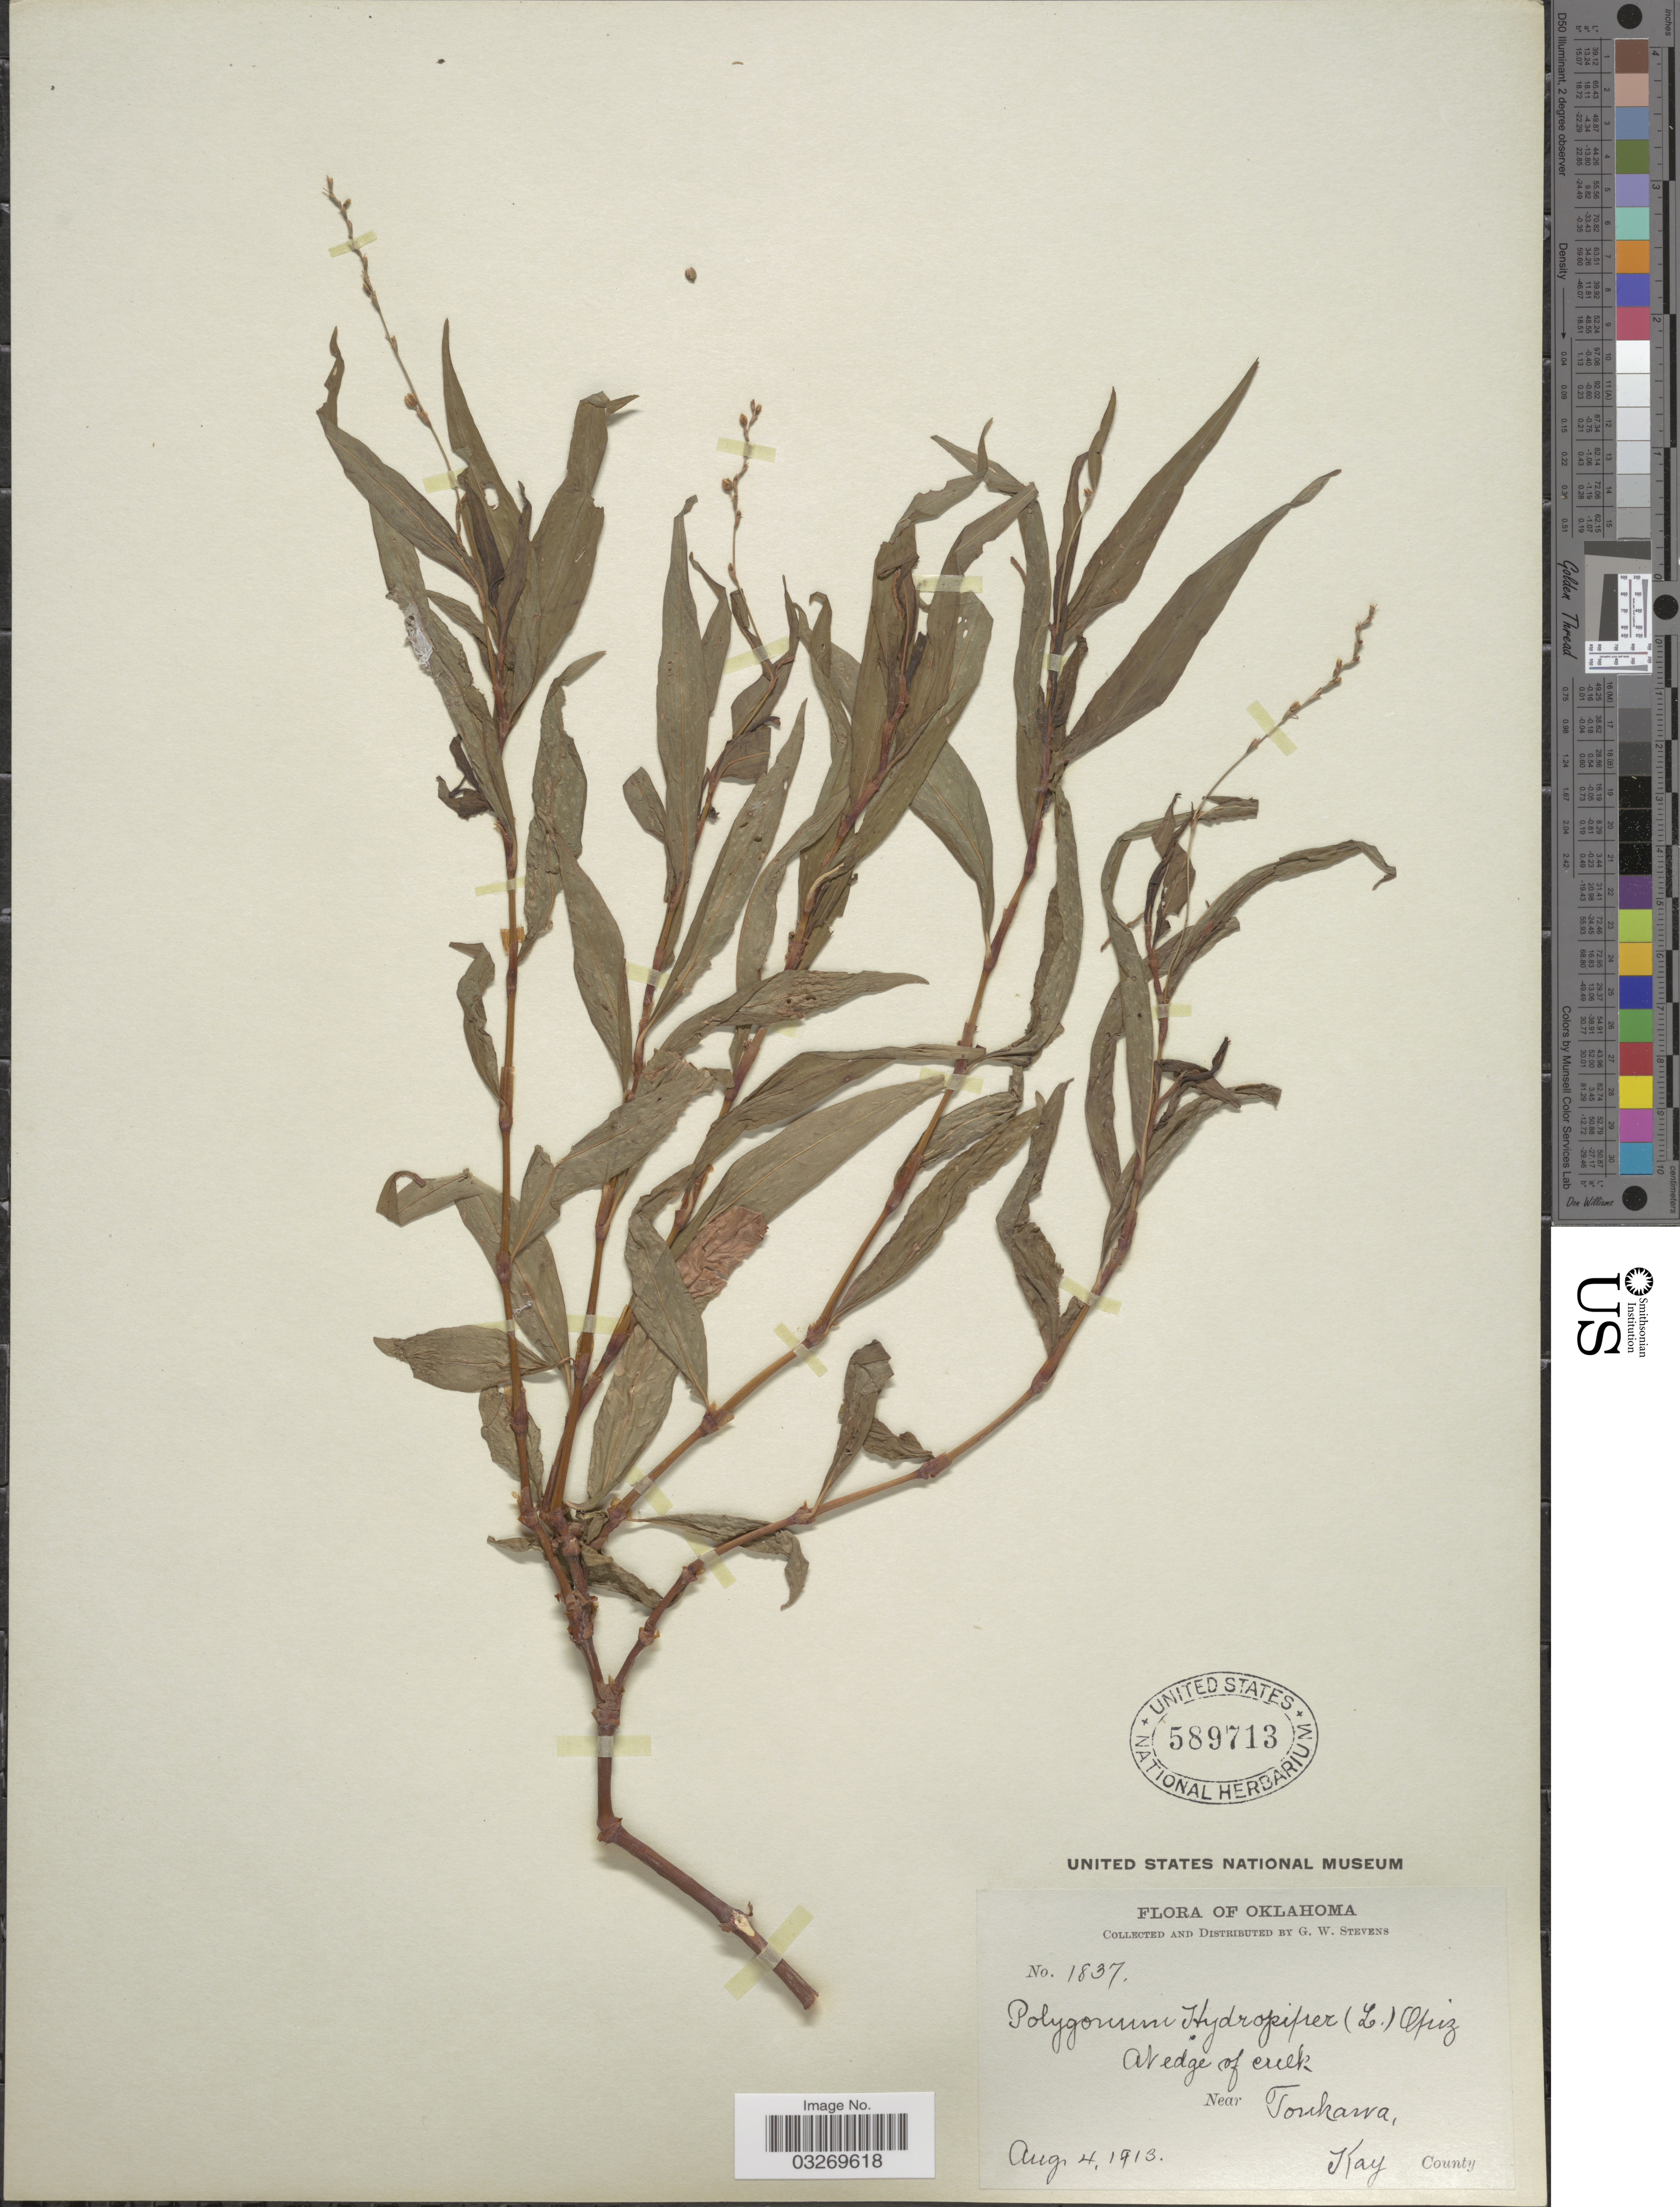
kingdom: Plantae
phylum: Tracheophyta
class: Magnoliopsida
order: Caryophyllales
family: Polygonaceae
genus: Persicaria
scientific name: Persicaria punctata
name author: (Elliott) Small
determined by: Atha, D. E.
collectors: G. W. Stevens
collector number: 1837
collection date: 1913-08-04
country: United States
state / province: Oklahoma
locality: At edge of creek, Near Tonhawa, Kay County.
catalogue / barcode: US 589713